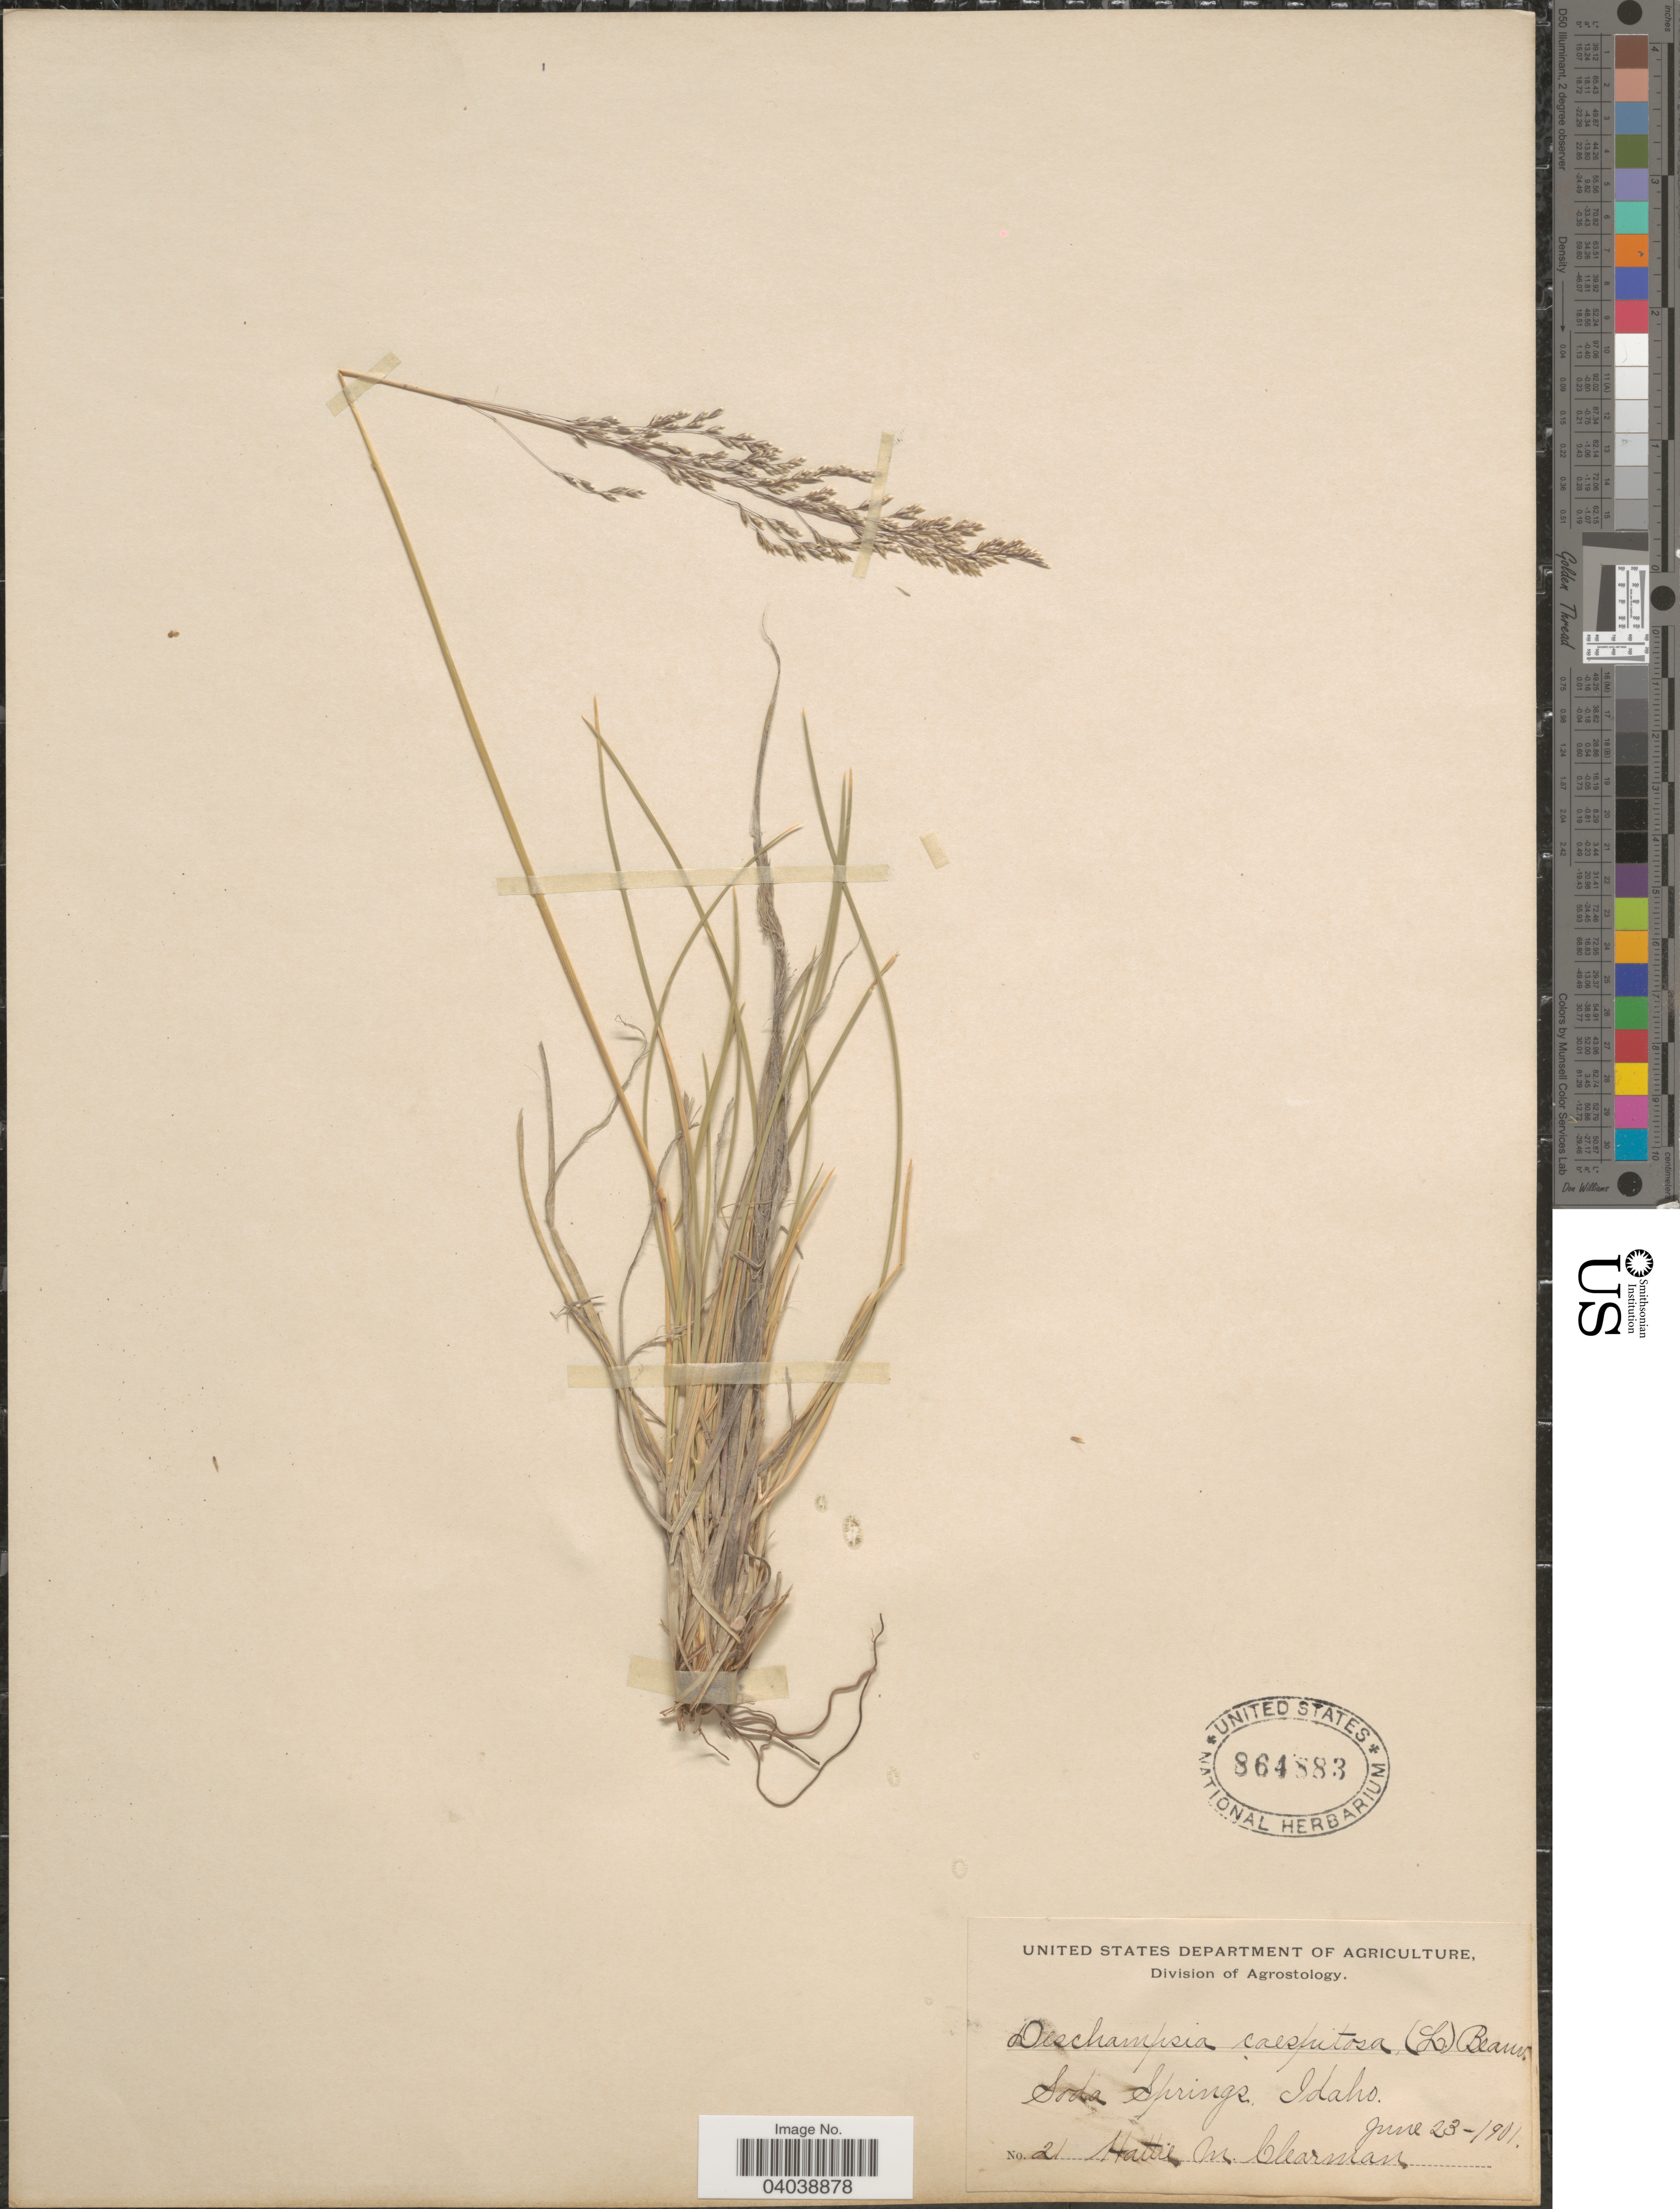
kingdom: Plantae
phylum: Tracheophyta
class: Liliopsida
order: Poales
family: Poaceae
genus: Deschampsia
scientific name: Deschampsia cespitosa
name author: (L.) P. Beauv.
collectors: H. Clearman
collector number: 21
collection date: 1901-06-23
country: United States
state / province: Idaho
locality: Soda Springs.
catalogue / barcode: US 864883